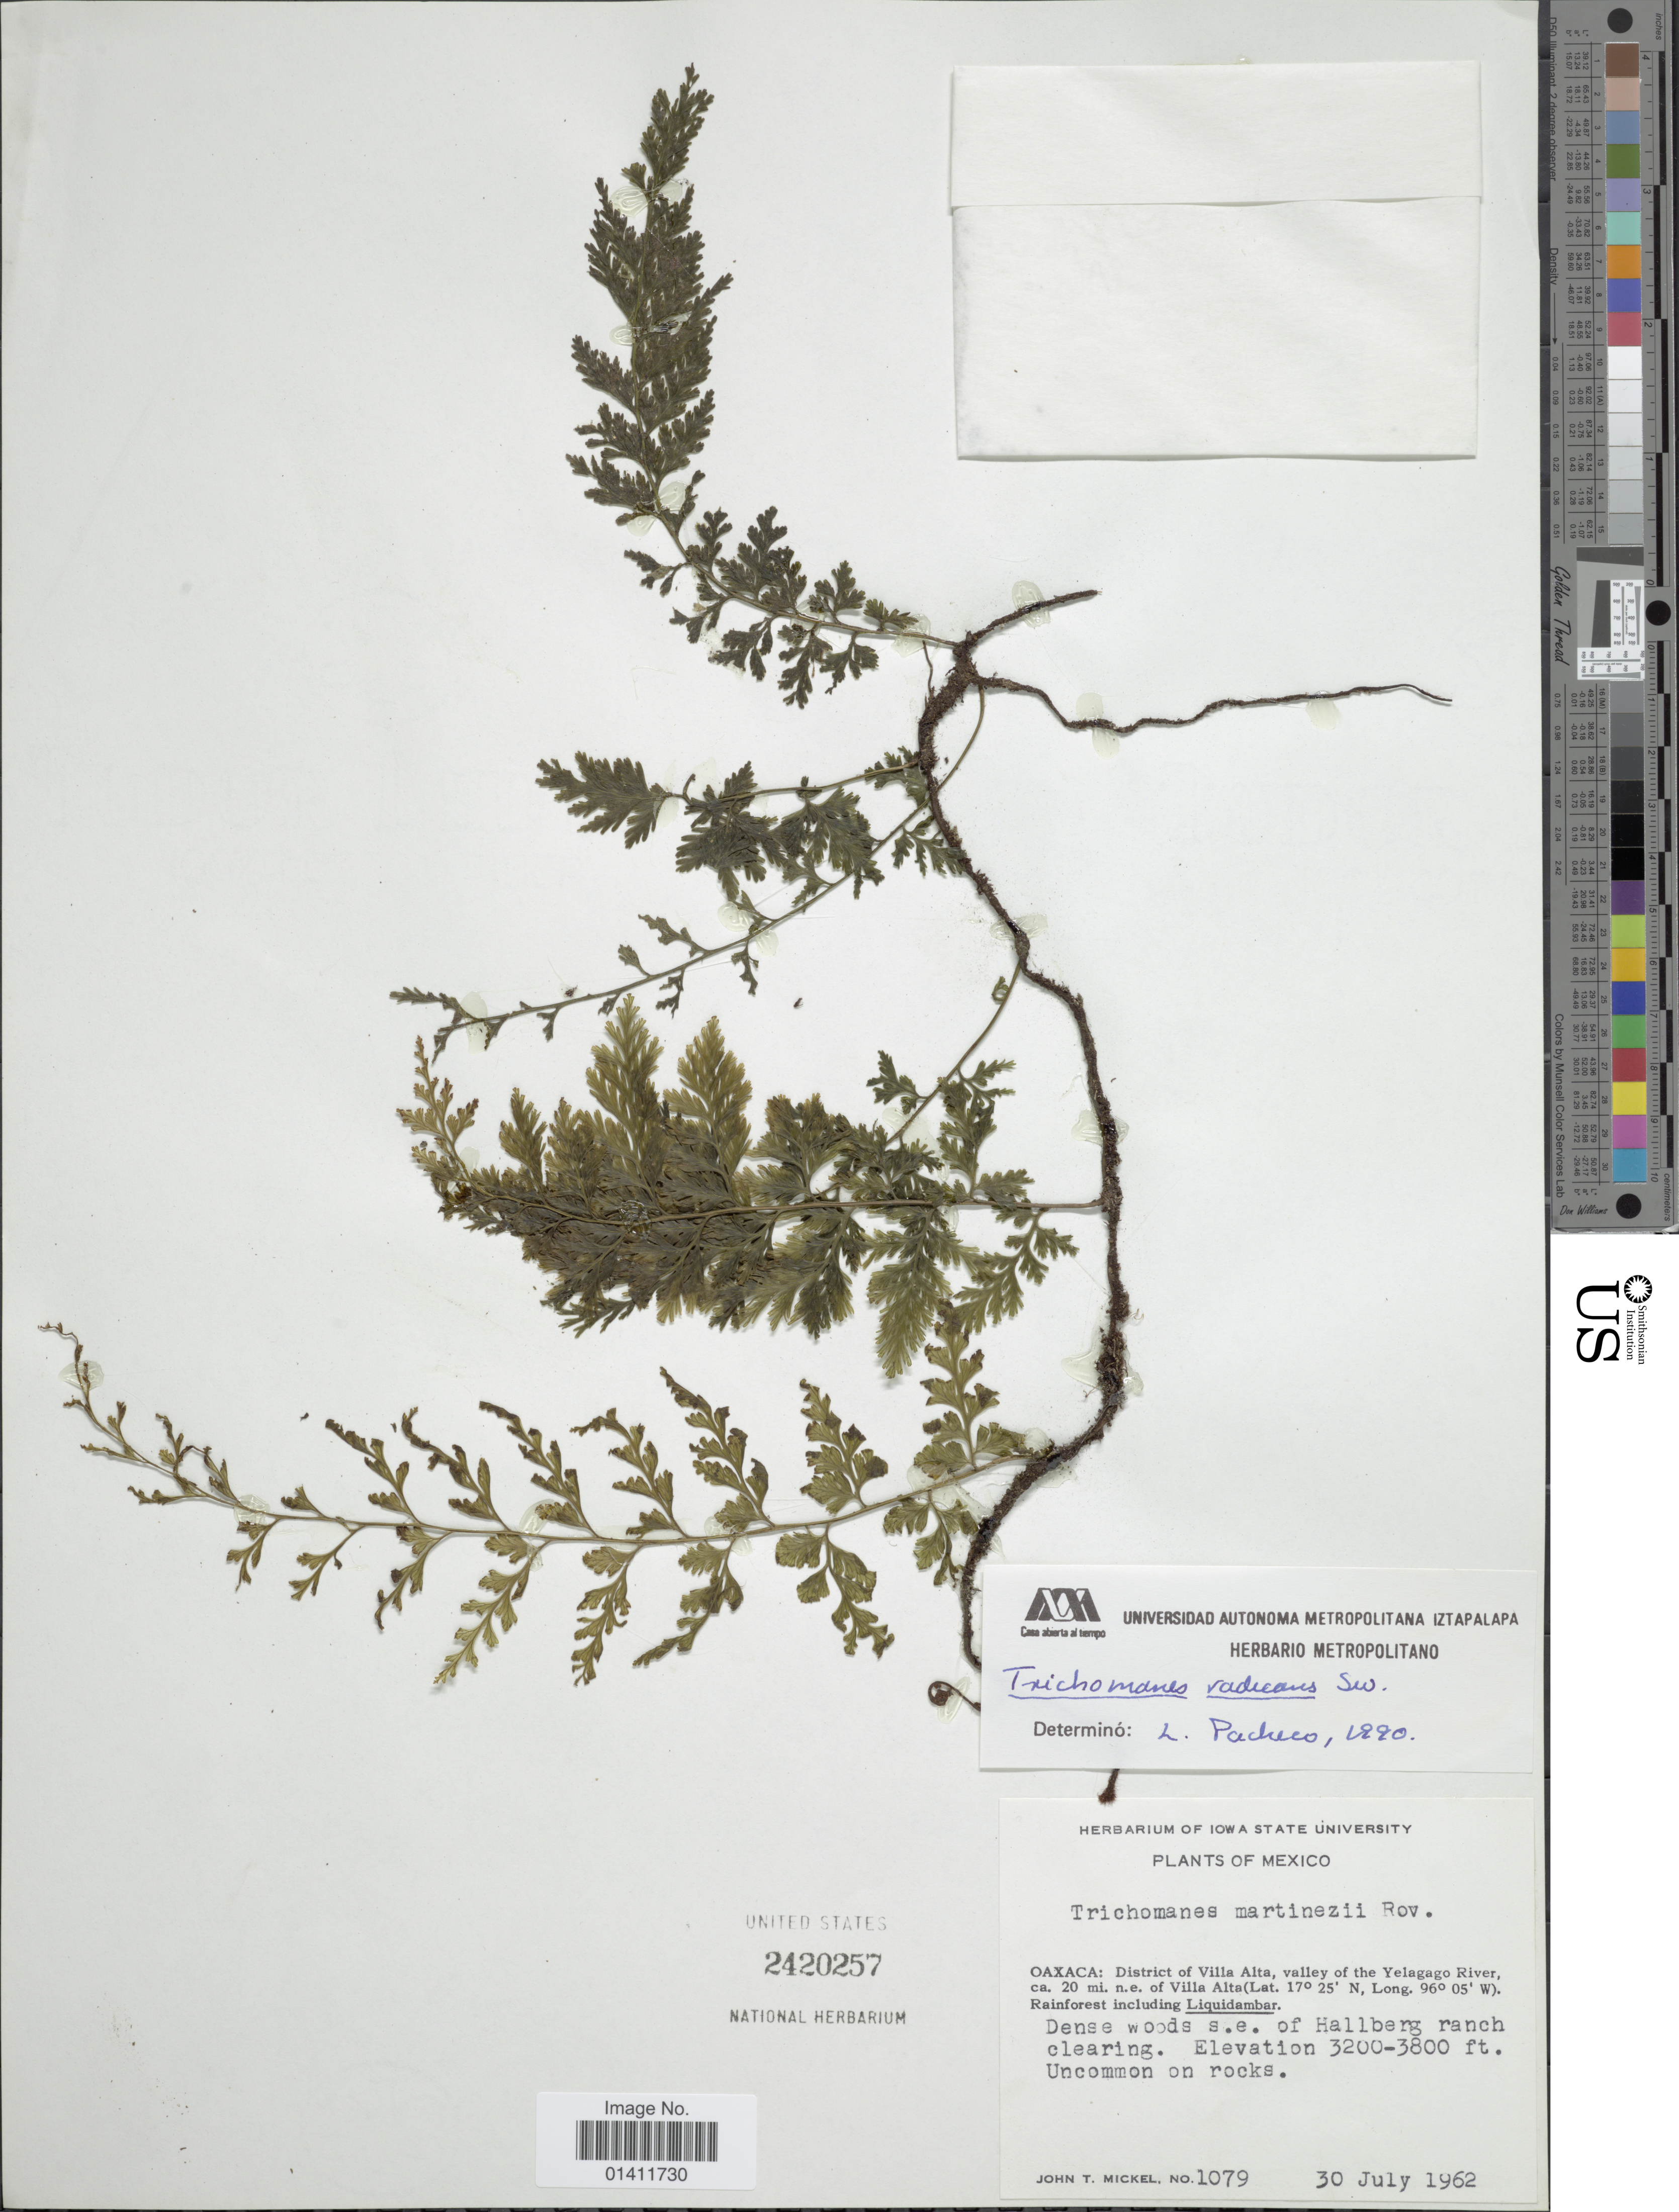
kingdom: Plantae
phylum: Tracheophyta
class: Polypodiopsida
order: Hymenophyllales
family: Hymenophyllaceae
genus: Vandenboschia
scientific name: Vandenboschia radicans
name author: (Sw.) Copel.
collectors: J. T. Mickel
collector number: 1079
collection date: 1962-07-30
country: Mexico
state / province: Oaxaca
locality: District of Villa ALta, valley of the Yelagago River, ca. 20 mi. n.e. of Villa Alta. Hallberg ranch.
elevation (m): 975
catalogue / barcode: US 2420257